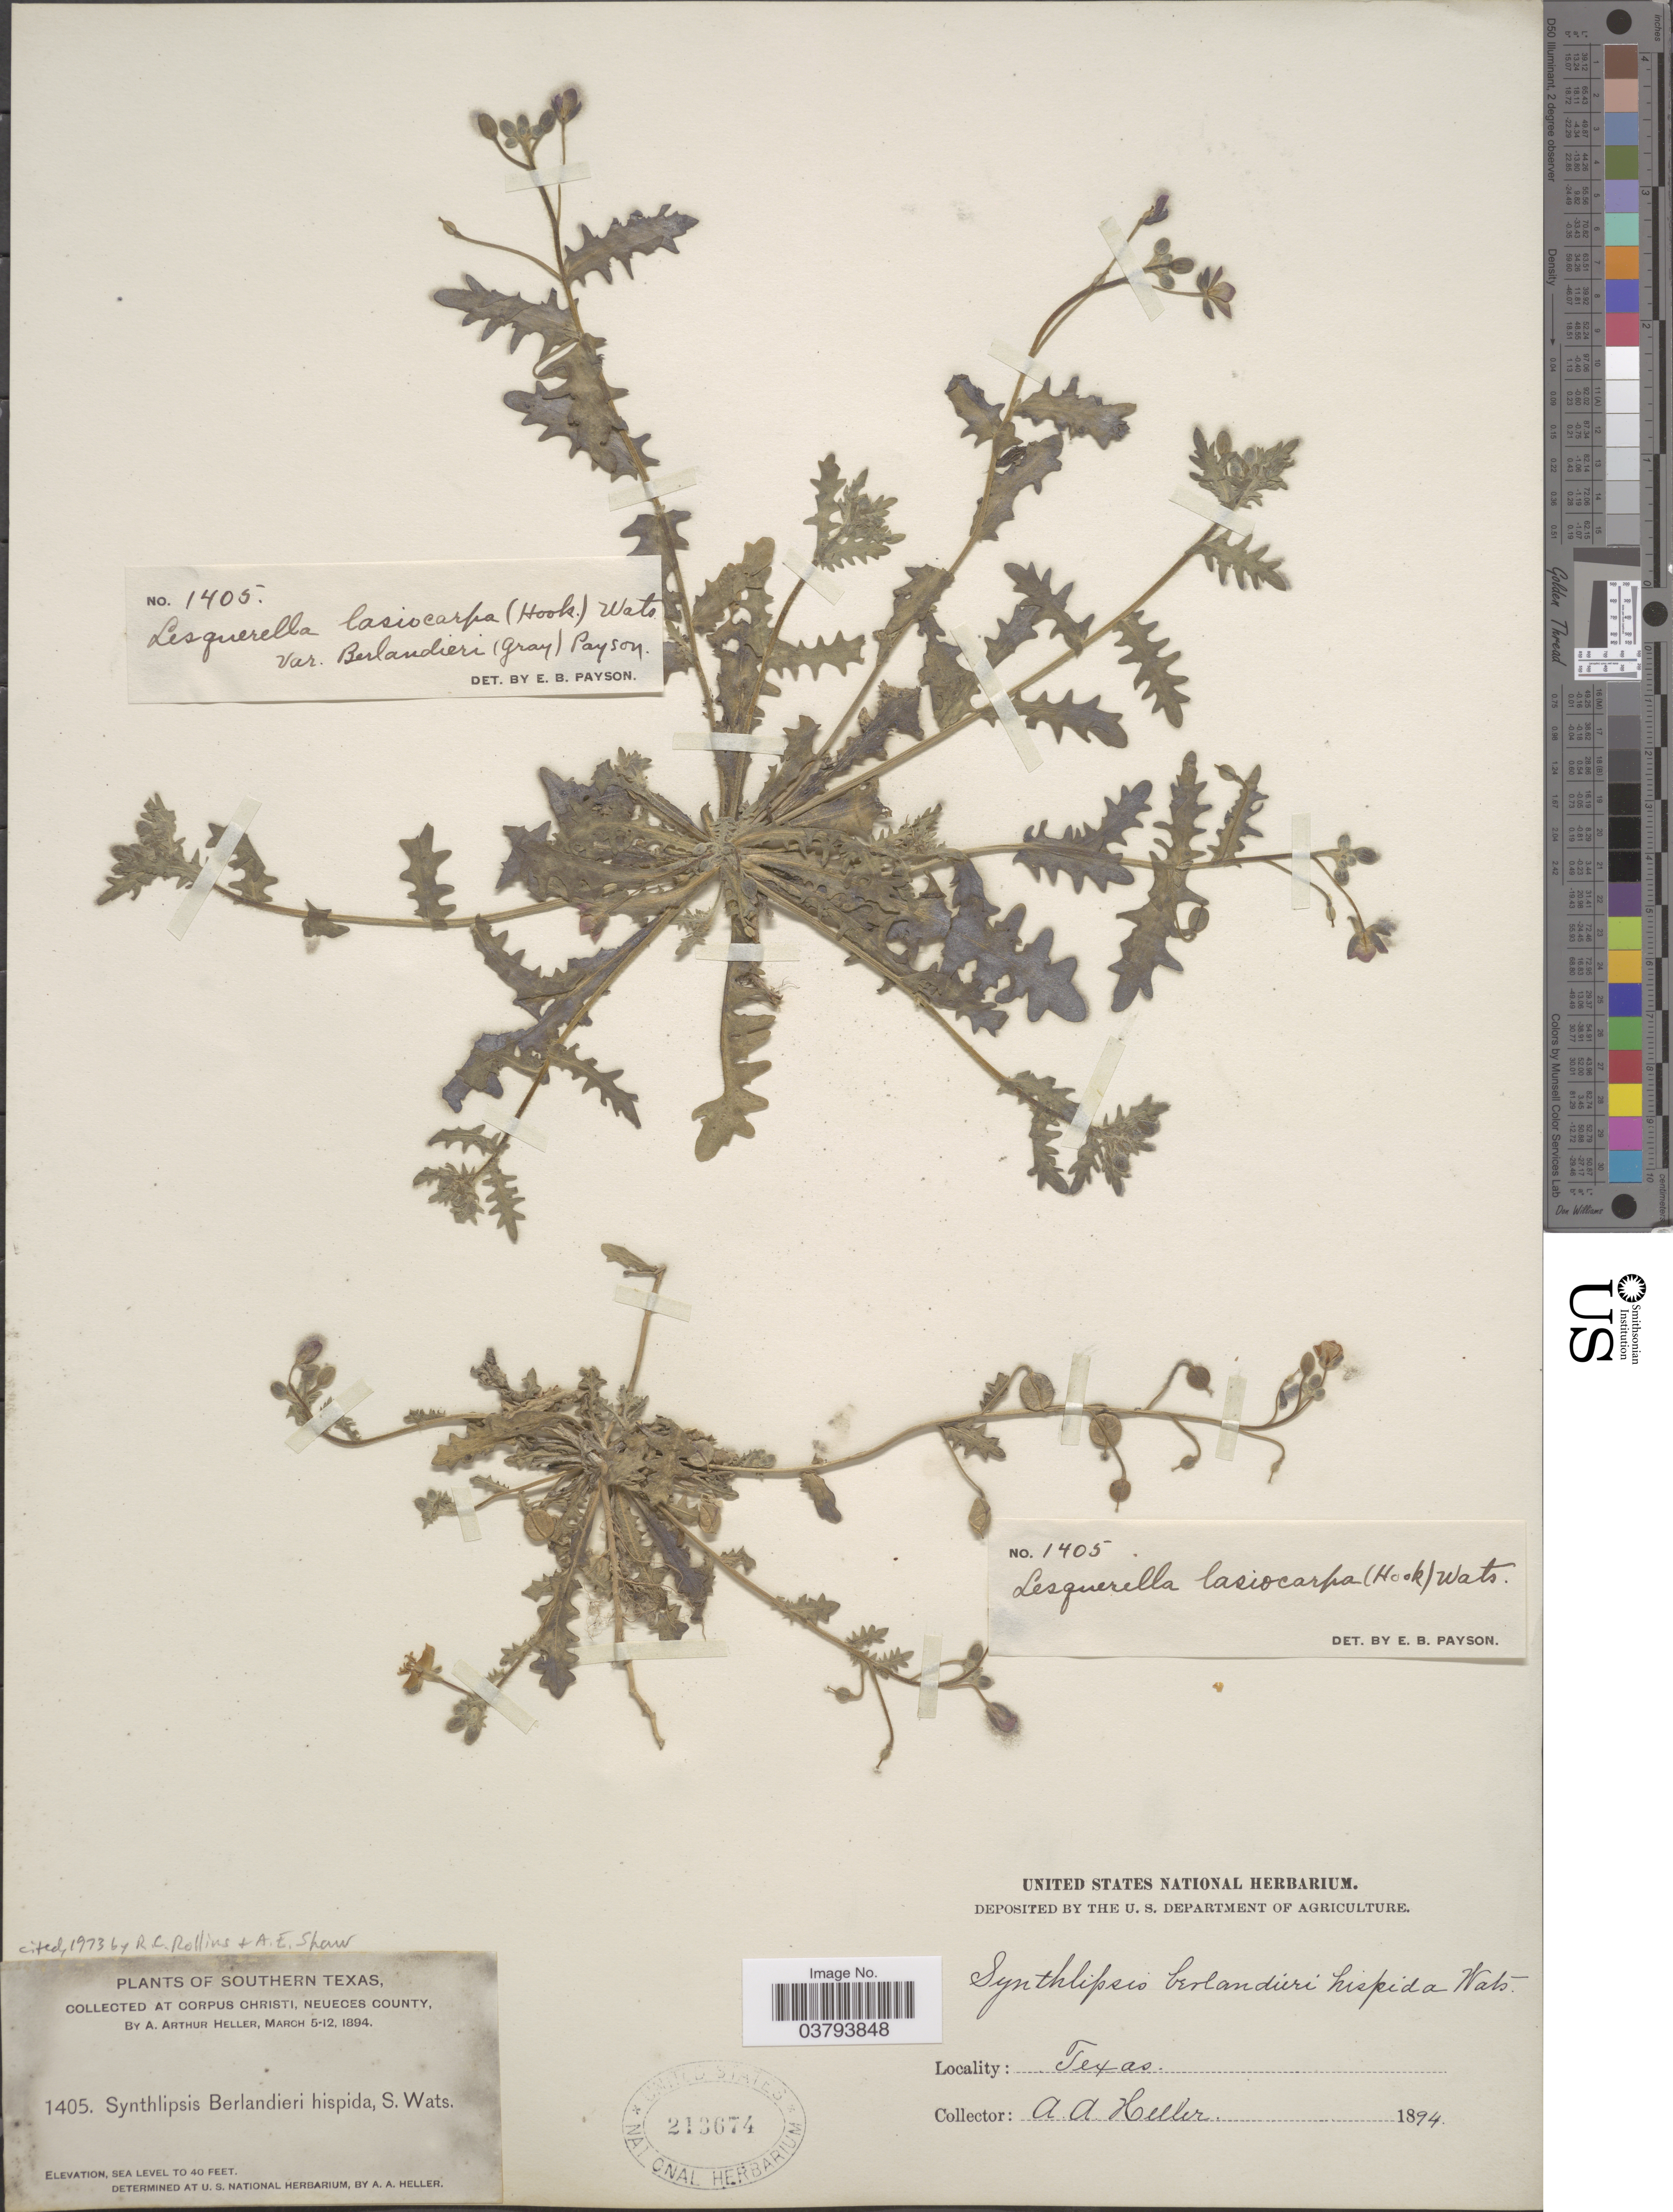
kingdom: Plantae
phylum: Tracheophyta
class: Magnoliopsida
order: Brassicales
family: Brassicaceae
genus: Lesquerella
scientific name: Lesquerella lasiocarpa var. hispida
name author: (S. Watson) Rollins & E.A. Shaw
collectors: A. A. Heller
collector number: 1405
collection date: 1894-03-05/1894-03-12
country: United States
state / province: Texas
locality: Southern Texas; Corpus Christi, Neueces County.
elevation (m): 0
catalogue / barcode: US 213674